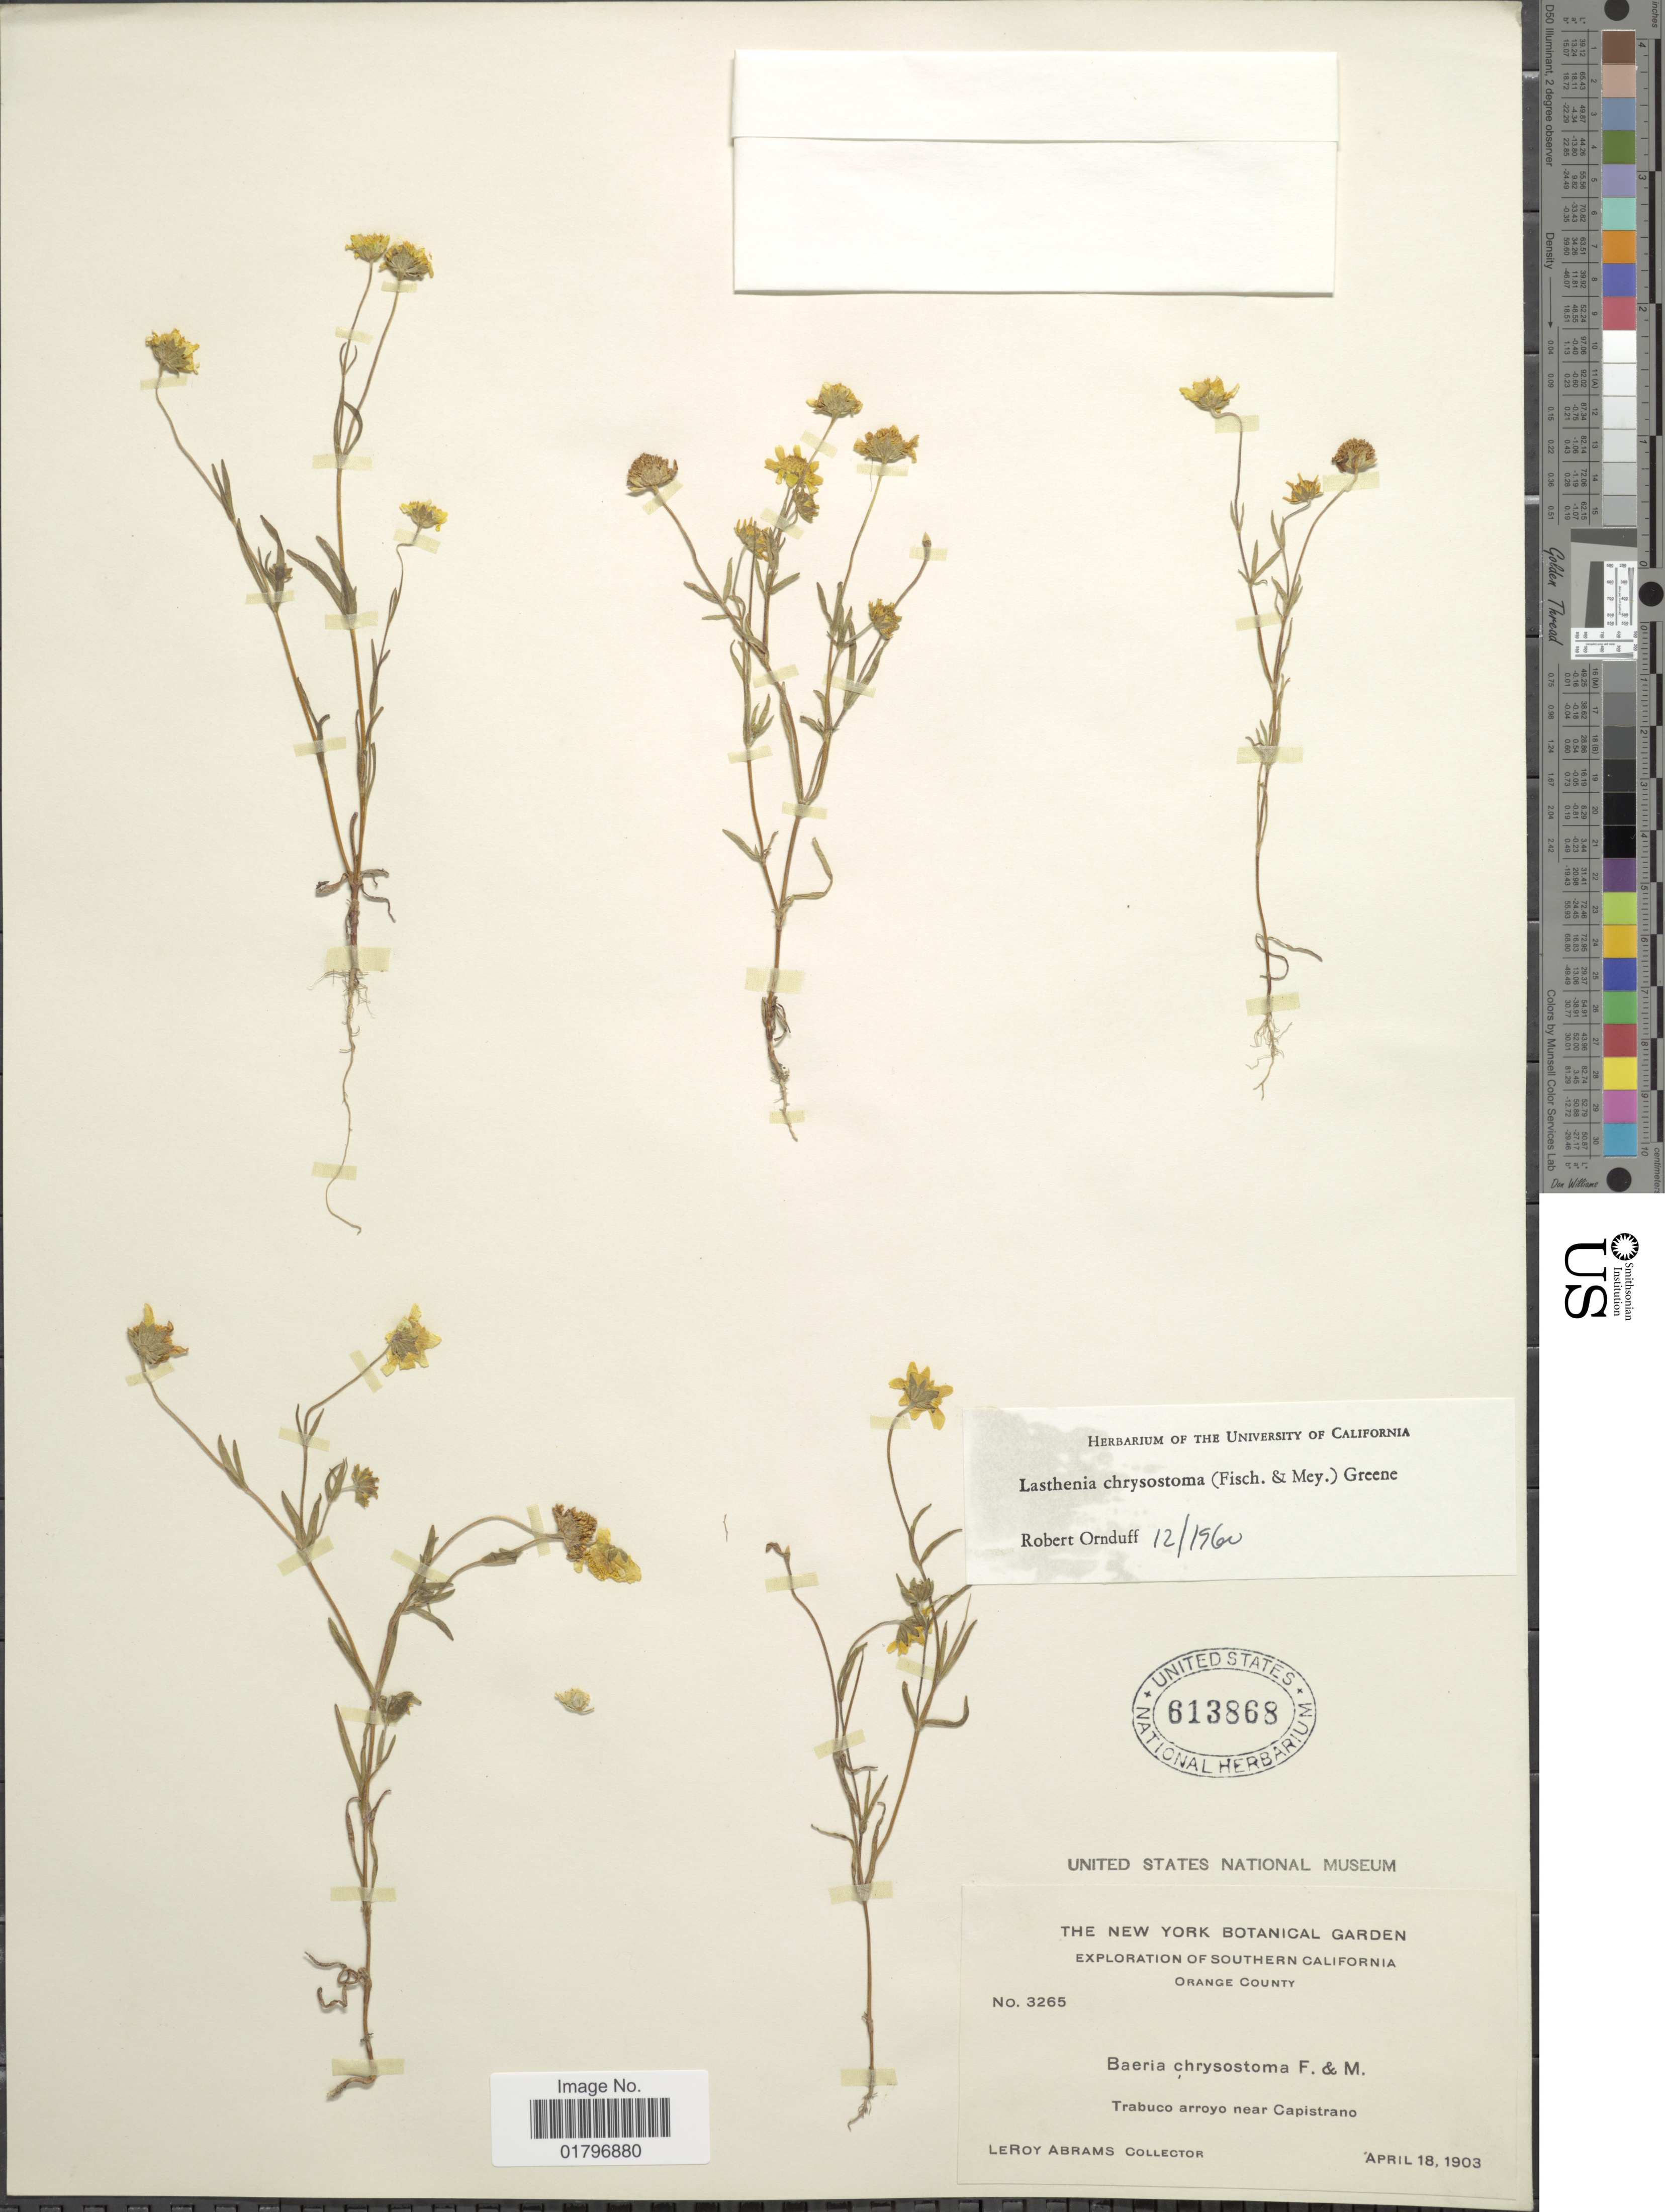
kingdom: Plantae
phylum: Tracheophyta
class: Magnoliopsida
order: Asterales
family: Asteraceae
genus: Lasthenia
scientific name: Lasthenia chrysostoma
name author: (Fisch. & C.A. Mey.) Greene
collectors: L. Abrams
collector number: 3265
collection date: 1903-04-18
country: United States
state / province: California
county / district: Orange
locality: Southern California. Orange County. Trabuco arroyo near Capistrano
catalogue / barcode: US 613868